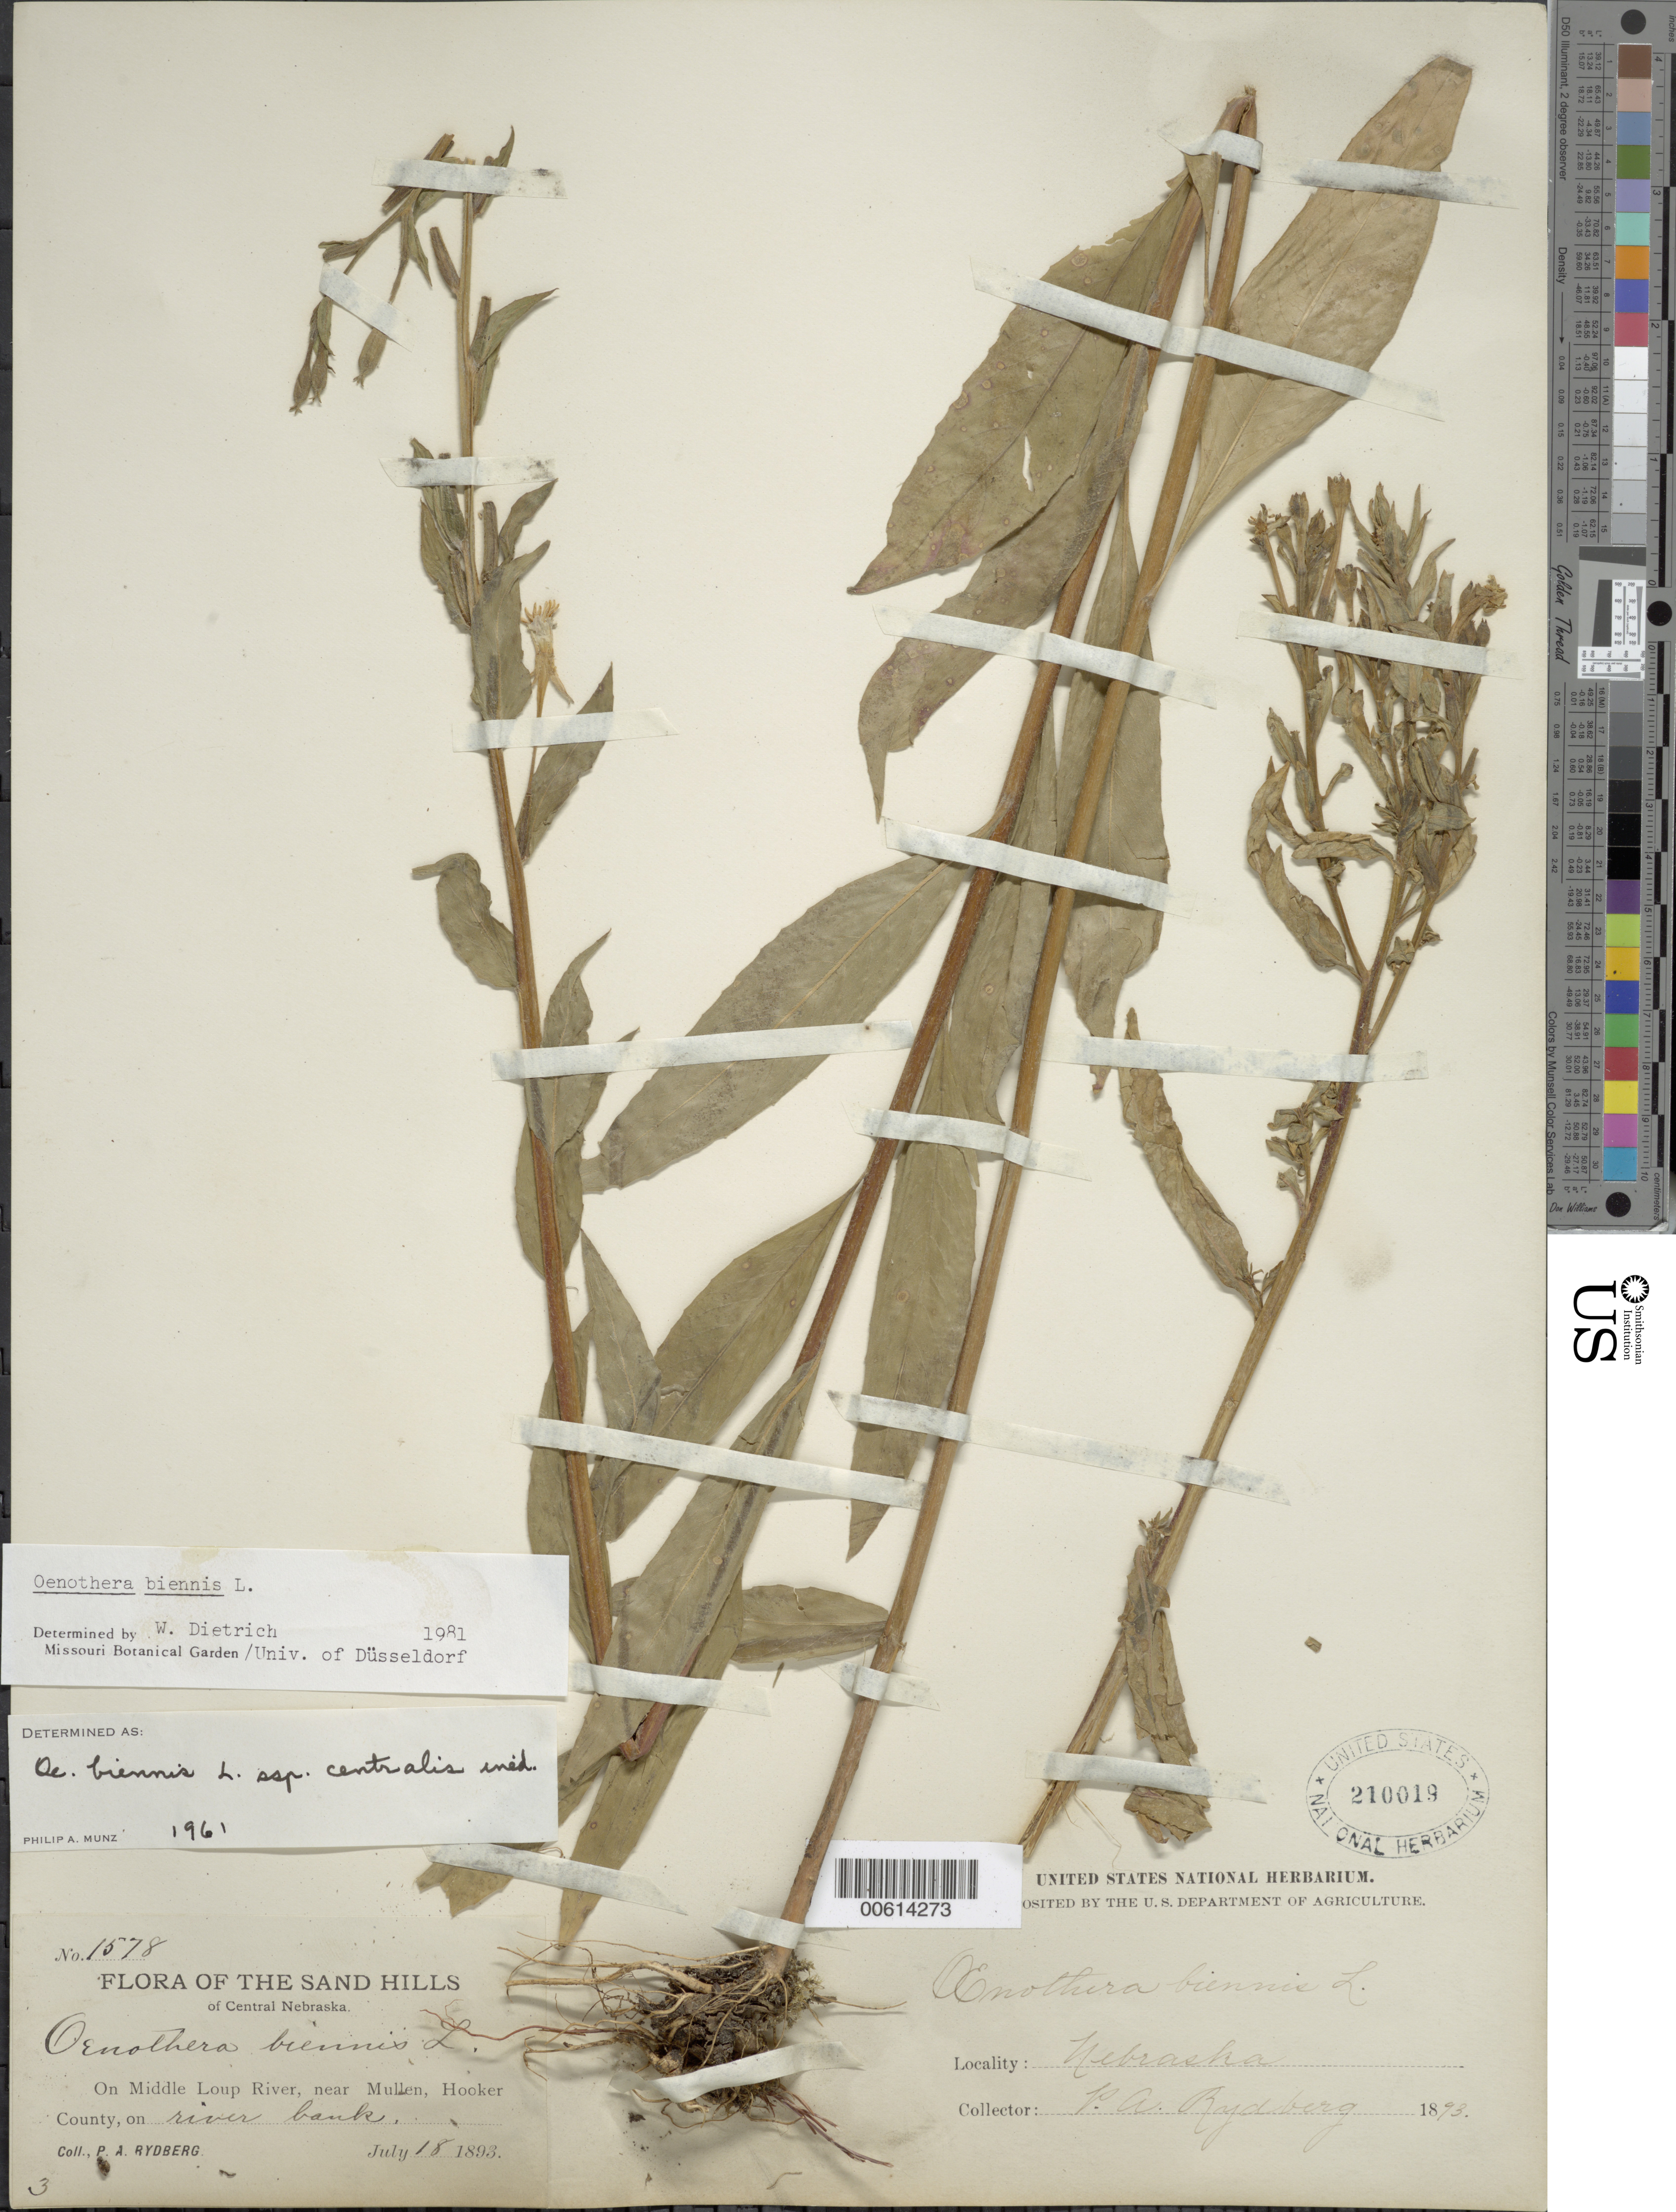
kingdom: Plantae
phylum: Tracheophyta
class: Magnoliopsida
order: Myrtales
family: Onagraceae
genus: Oenothera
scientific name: Oenothera biennis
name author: L.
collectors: P. A. Rydberg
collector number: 1578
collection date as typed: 18 Jul 1893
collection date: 1893-07-18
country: United States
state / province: Nebraska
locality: On Middle Loup River, near Mullen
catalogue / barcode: US 210019